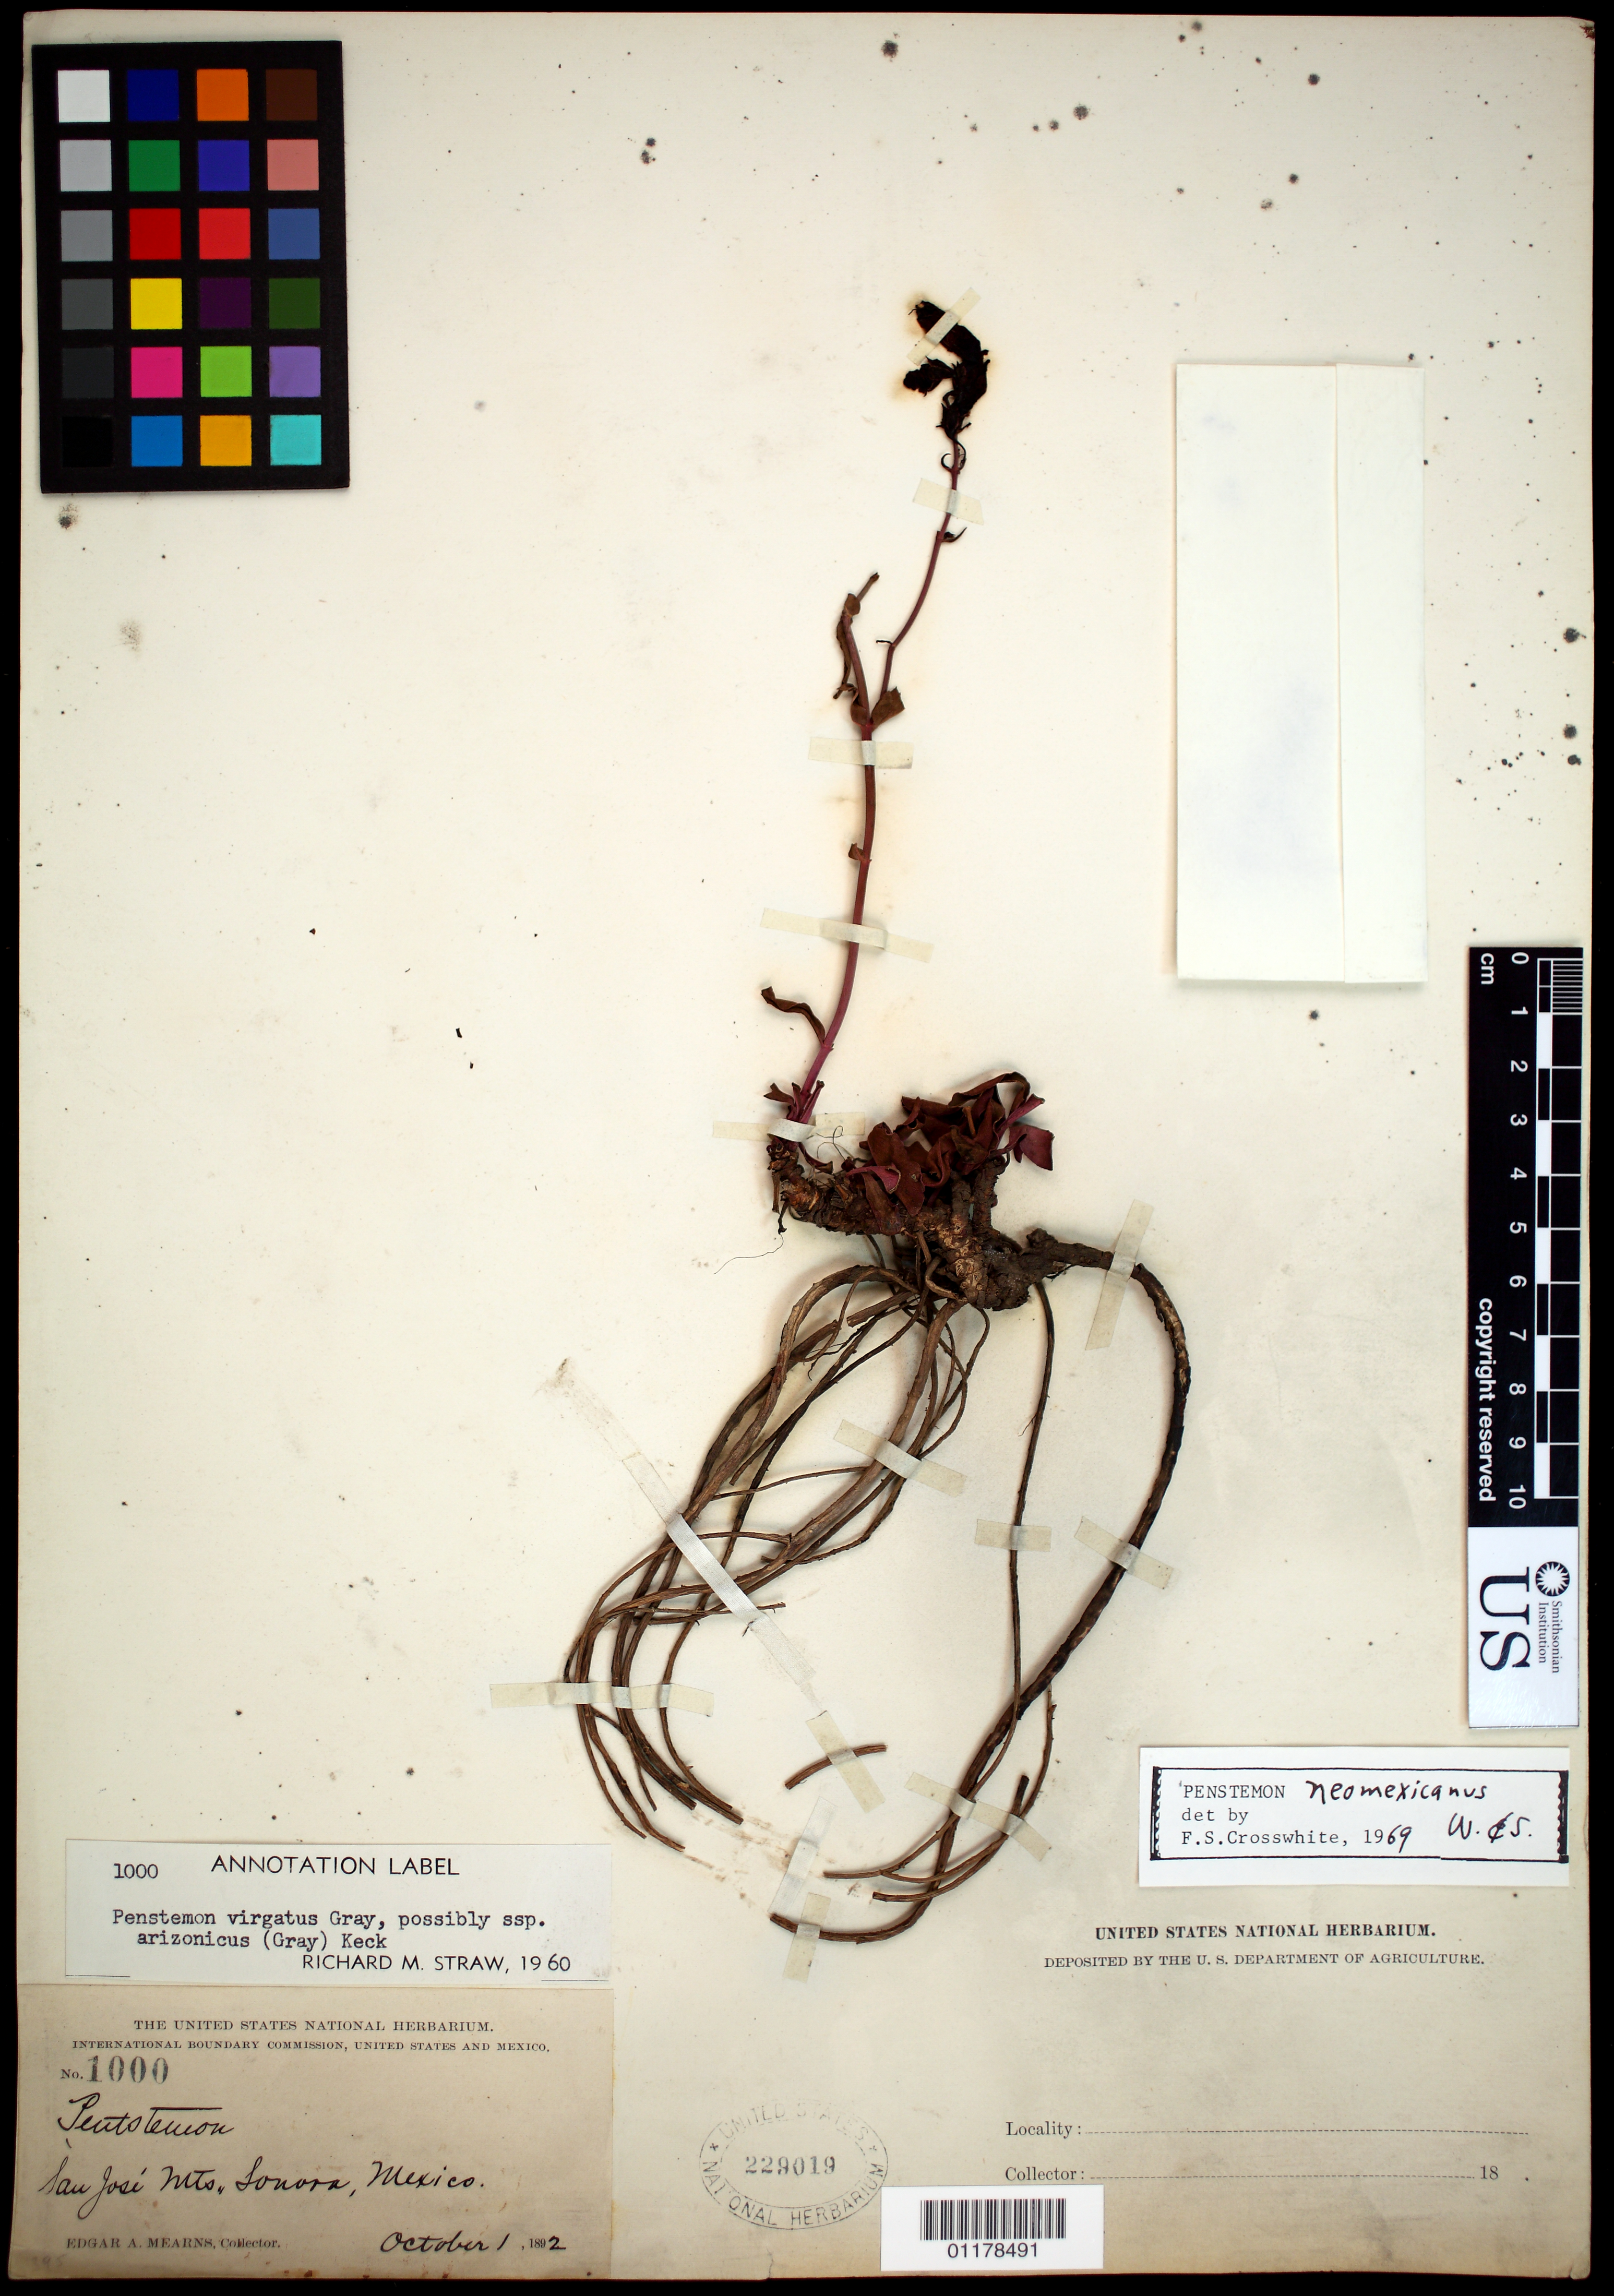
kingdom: Plantae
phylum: Tracheophyta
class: Magnoliopsida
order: Lamiales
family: Plantaginaceae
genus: Penstemon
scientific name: Penstemon neomexicanus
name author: Wooton & Standl.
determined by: Crosswhite, F. S.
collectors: E. A. Mearns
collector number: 1000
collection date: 1892-10-01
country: Mexico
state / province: Sonora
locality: San Jose Mts.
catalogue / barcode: US 229019